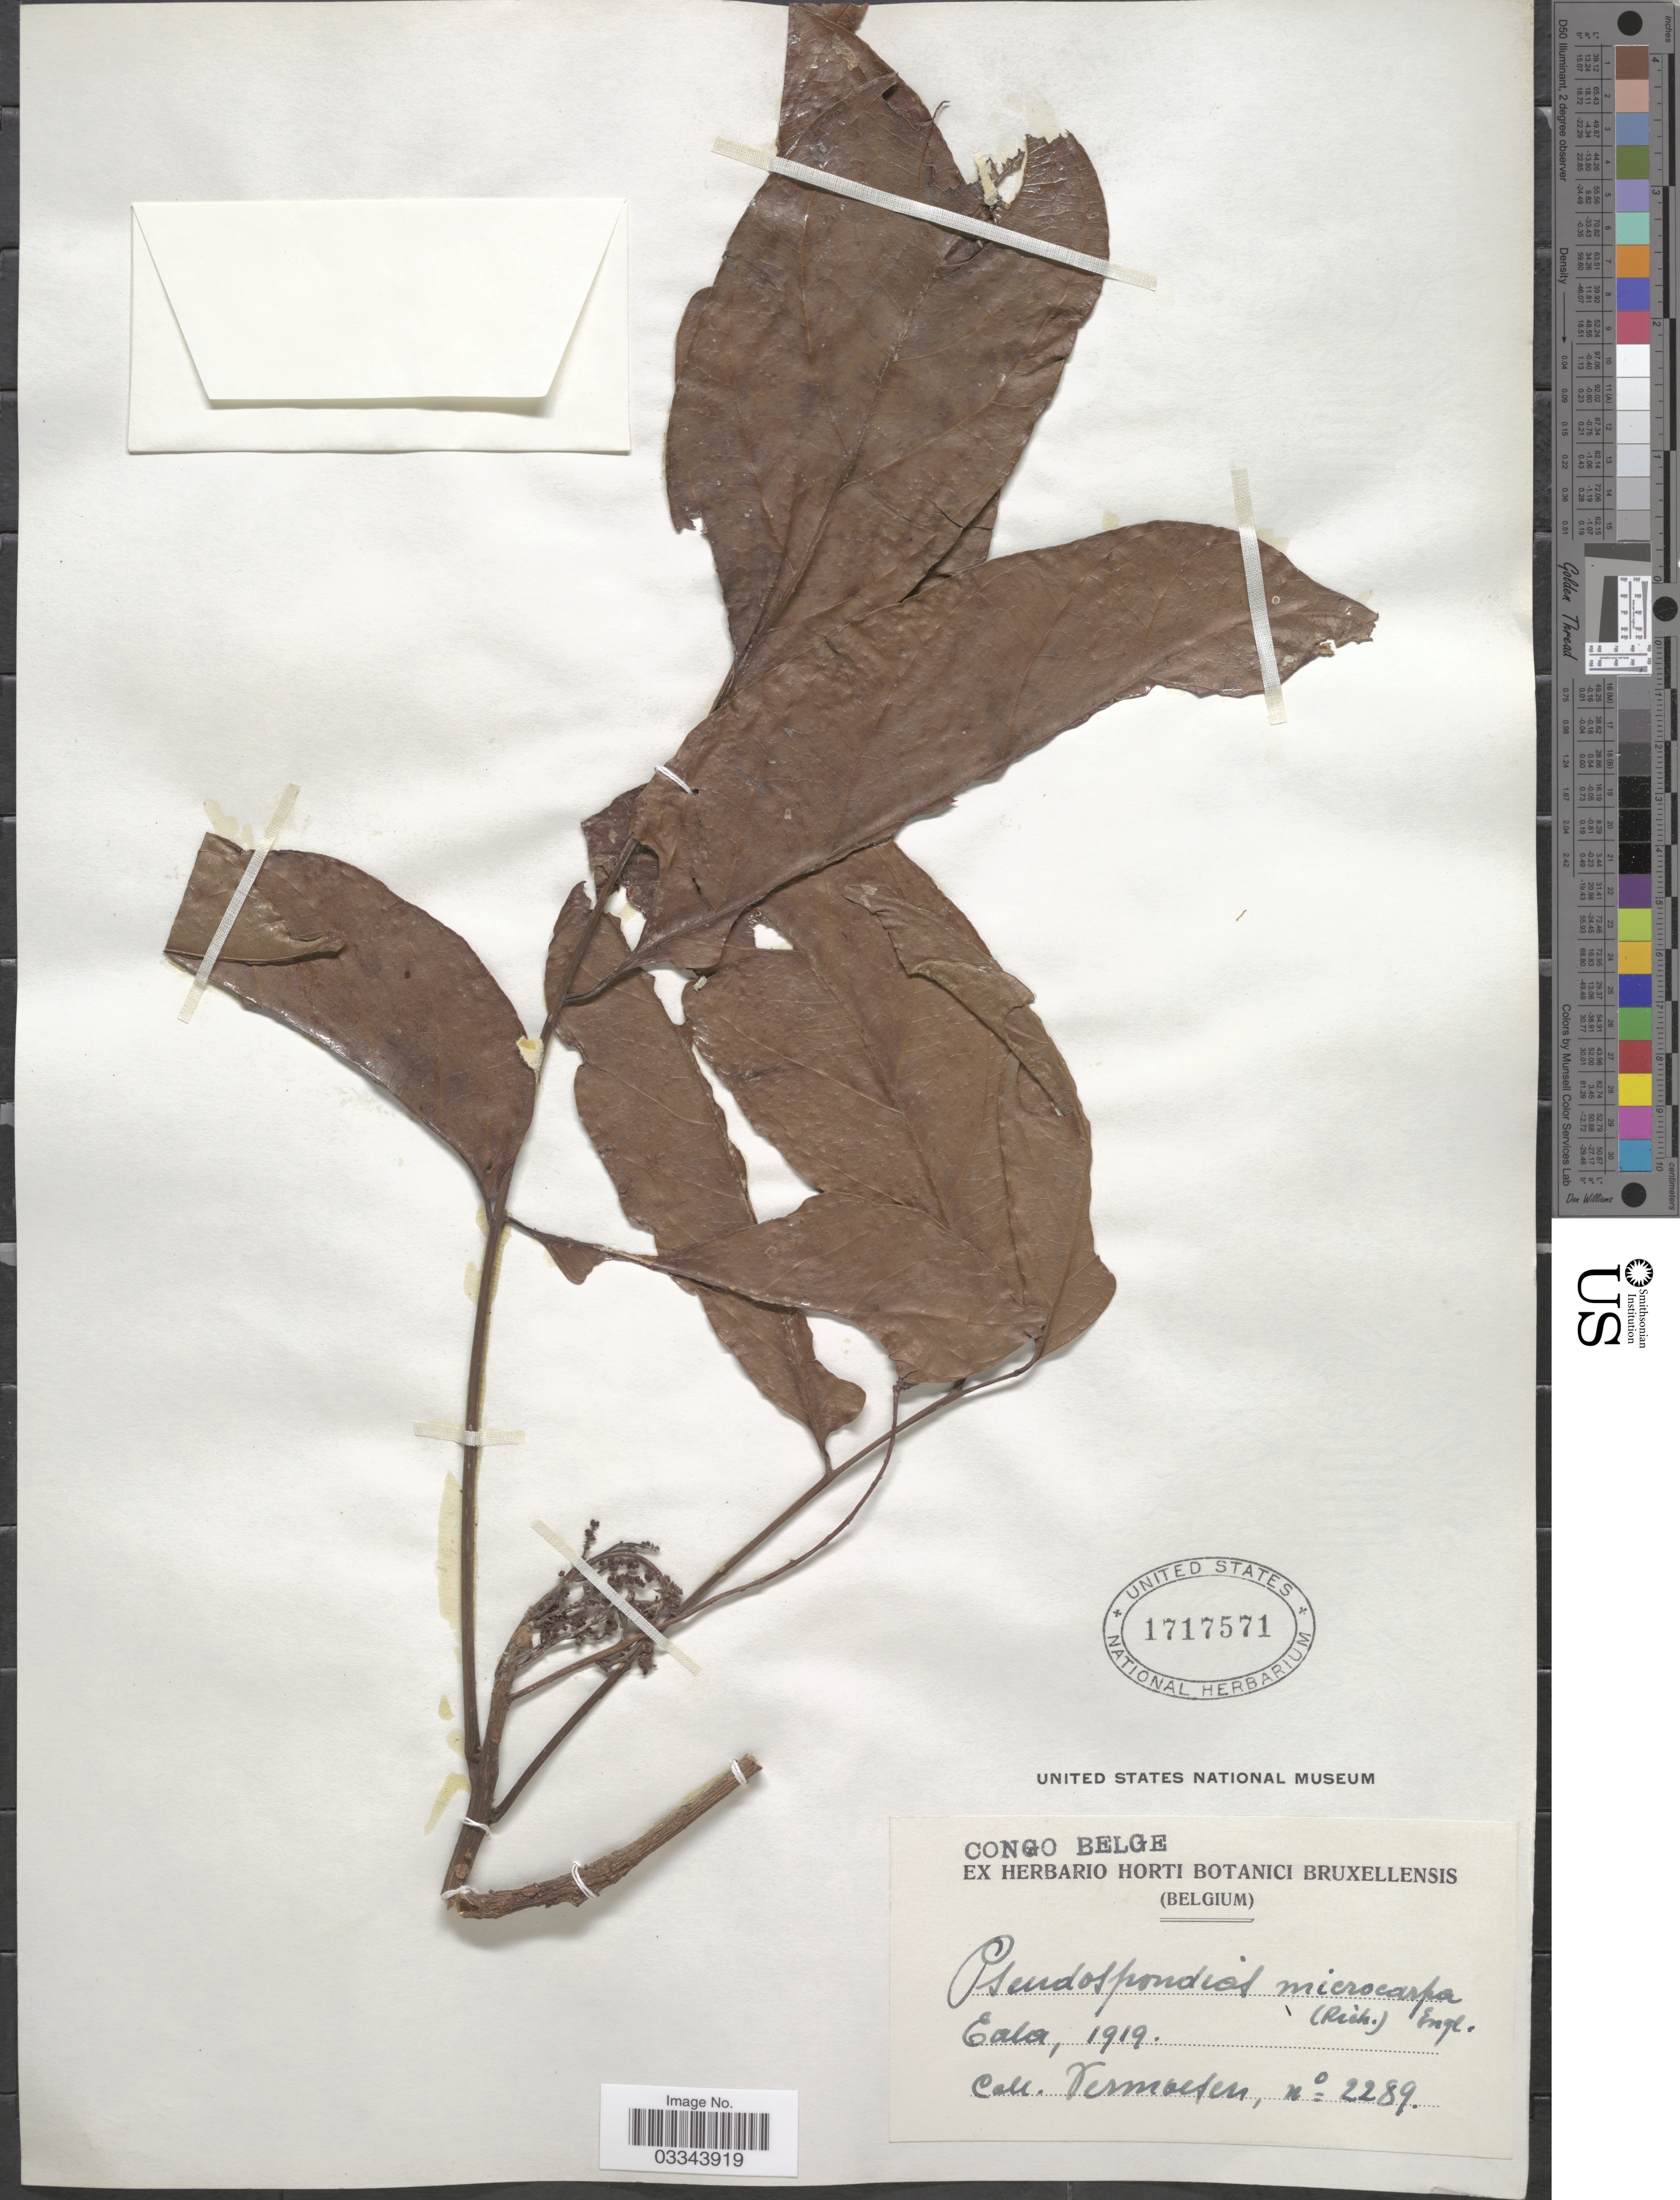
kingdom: Plantae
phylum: Tracheophyta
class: Magnoliopsida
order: Sapindales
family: Anacardiaceae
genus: Pseudospondias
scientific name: Pseudospondias microcarpa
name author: (A. Rich.) Engl.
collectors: -- Vermoesen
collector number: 2289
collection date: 1919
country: Congo, Democratic Republic of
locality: Congo Belge, Eala.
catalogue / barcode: US 1717571